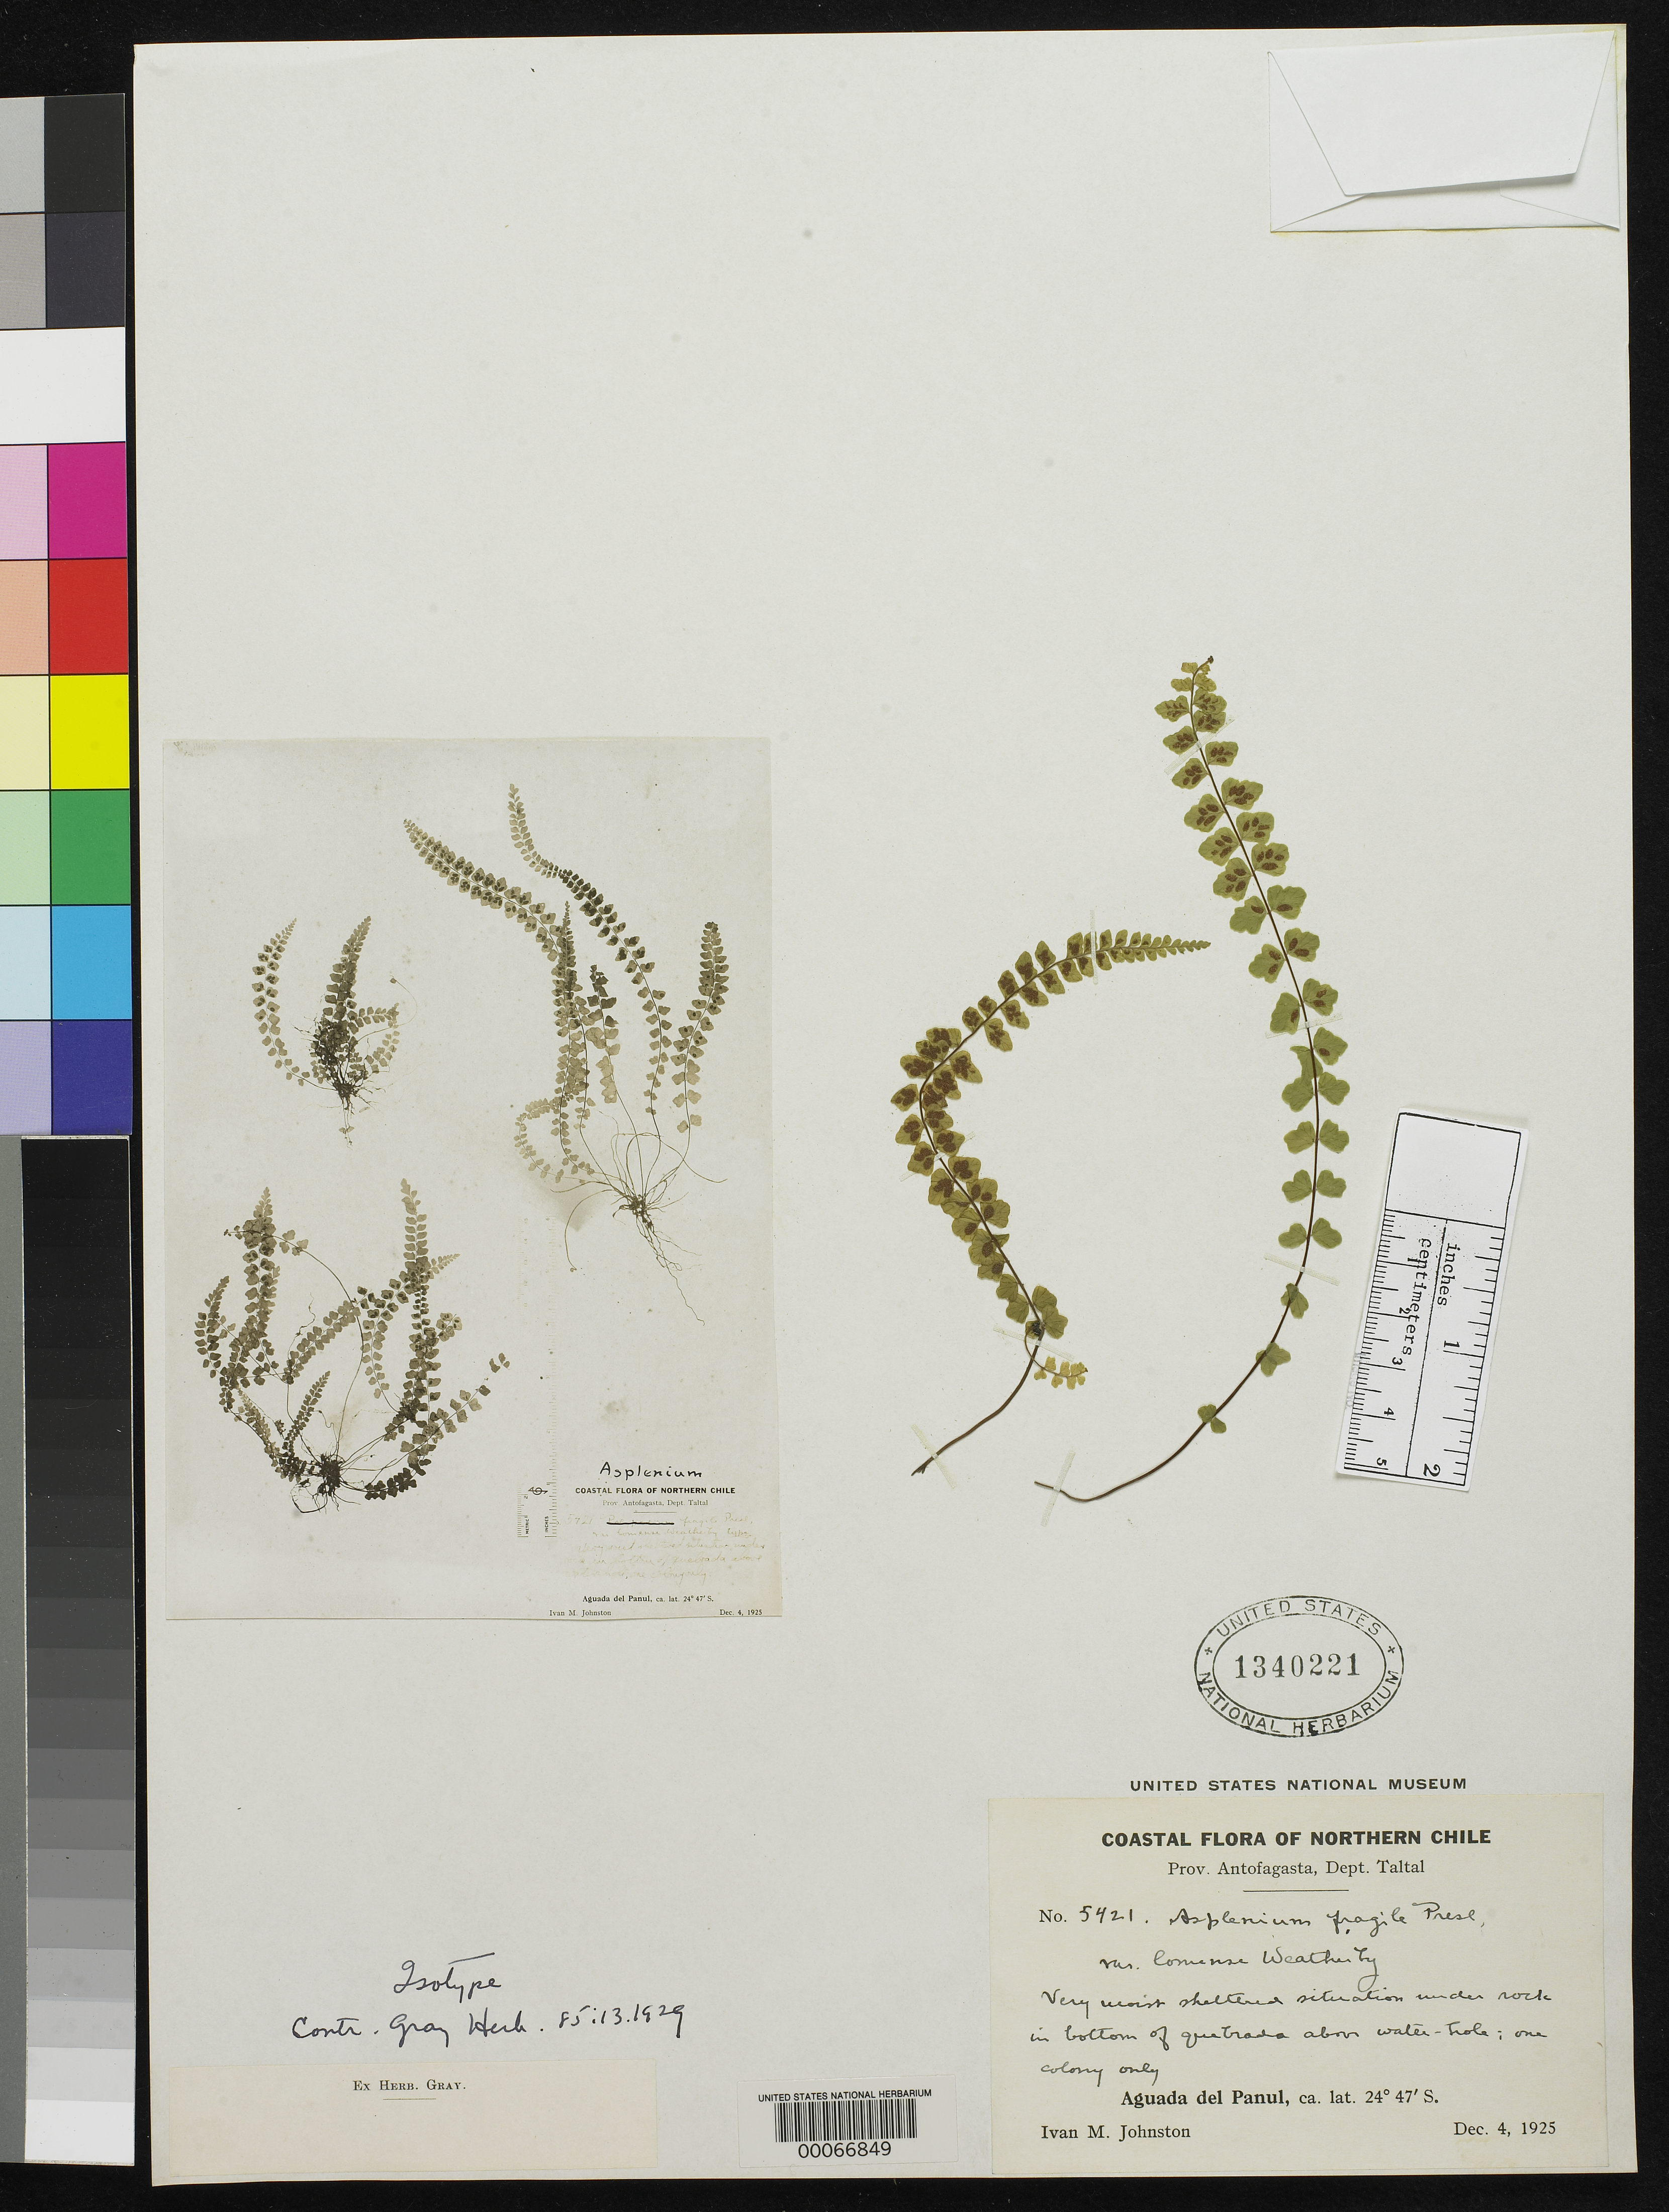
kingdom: Plantae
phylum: Tracheophyta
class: Polypodiopsida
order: Polypodiales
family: Aspleniaceae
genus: Asplenium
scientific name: Asplenium fragile var. lomense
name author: Weath.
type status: Type Collection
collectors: I.M. Johnston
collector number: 5421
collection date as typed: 04 Dec 1925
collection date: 1925-12-04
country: Chile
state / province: Antofagasta (II)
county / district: Taltal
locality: Aguada del Panul, bottom of quebrada above water-hole. (lat/long recorded as: lat=24:47:0:S long=:::)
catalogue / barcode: US 1340221